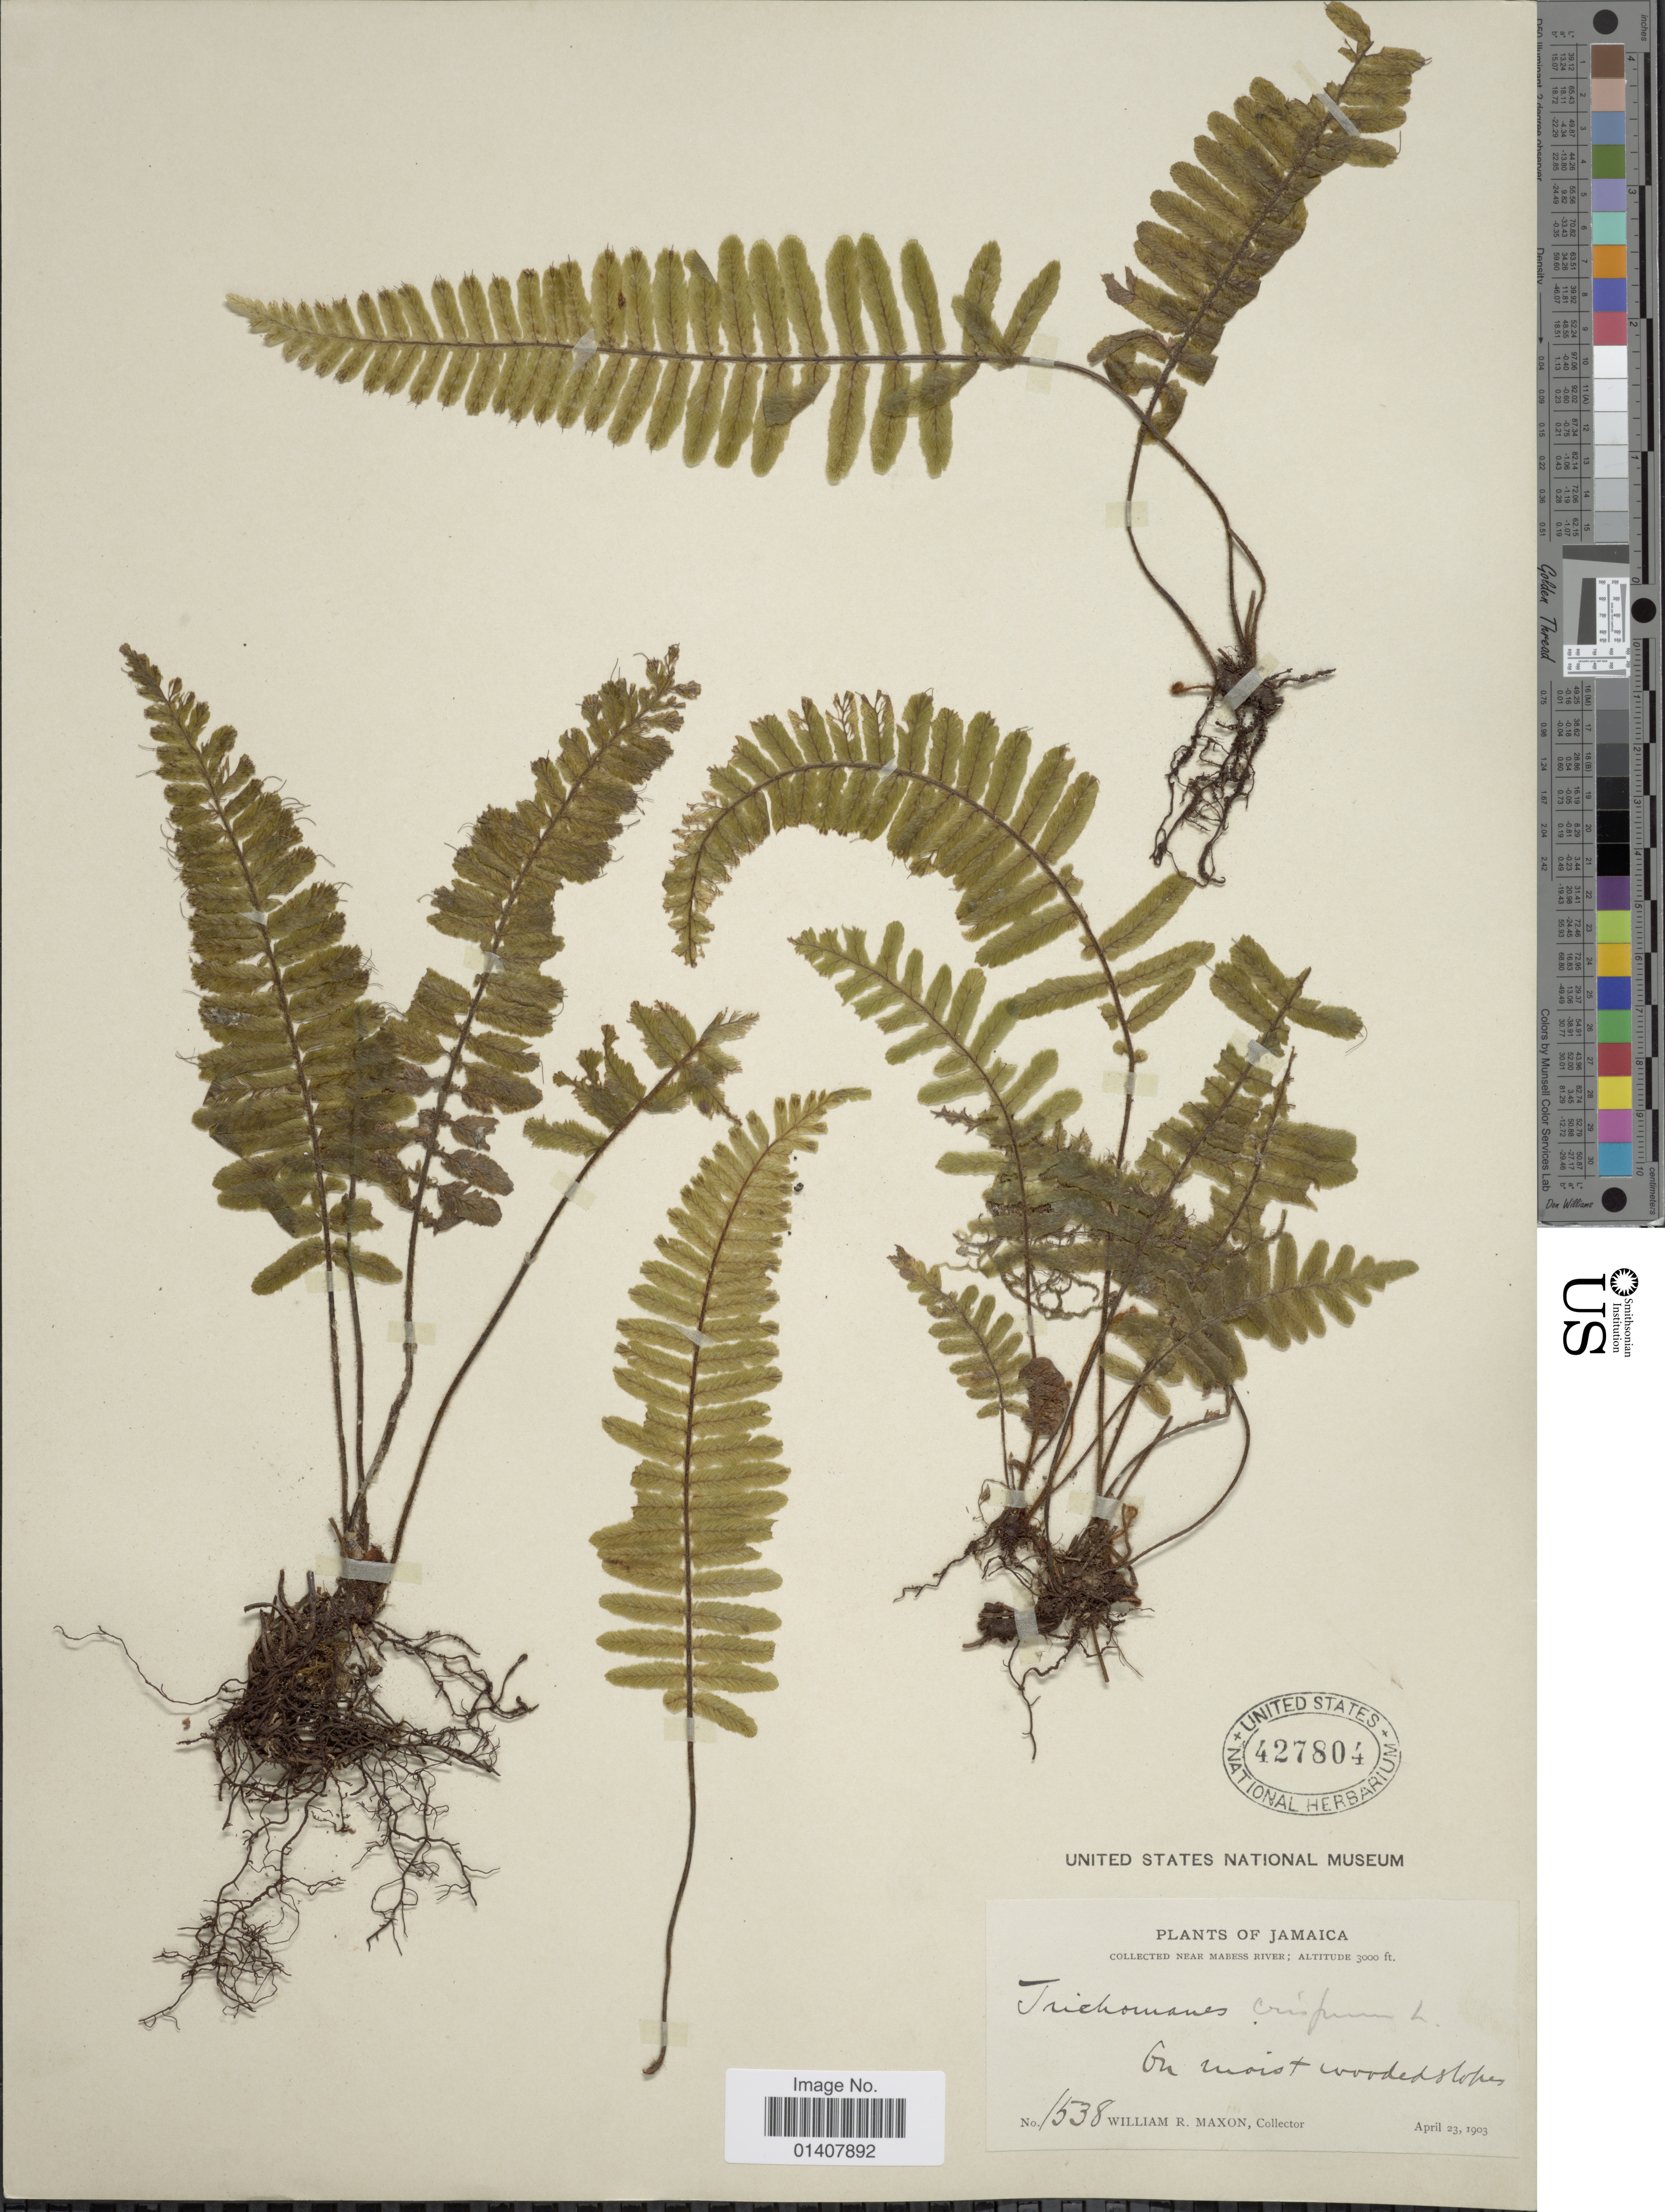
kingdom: Plantae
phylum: Tracheophyta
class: Polypodiopsida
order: Hymenophyllales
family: Hymenophyllaceae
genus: Trichomanes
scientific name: Trichomanes crispum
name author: L.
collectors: W. R. Maxon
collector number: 1538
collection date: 1903-04-23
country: Jamaica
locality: Near Mabess River, on moist wooded slopes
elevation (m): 914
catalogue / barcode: US 427804